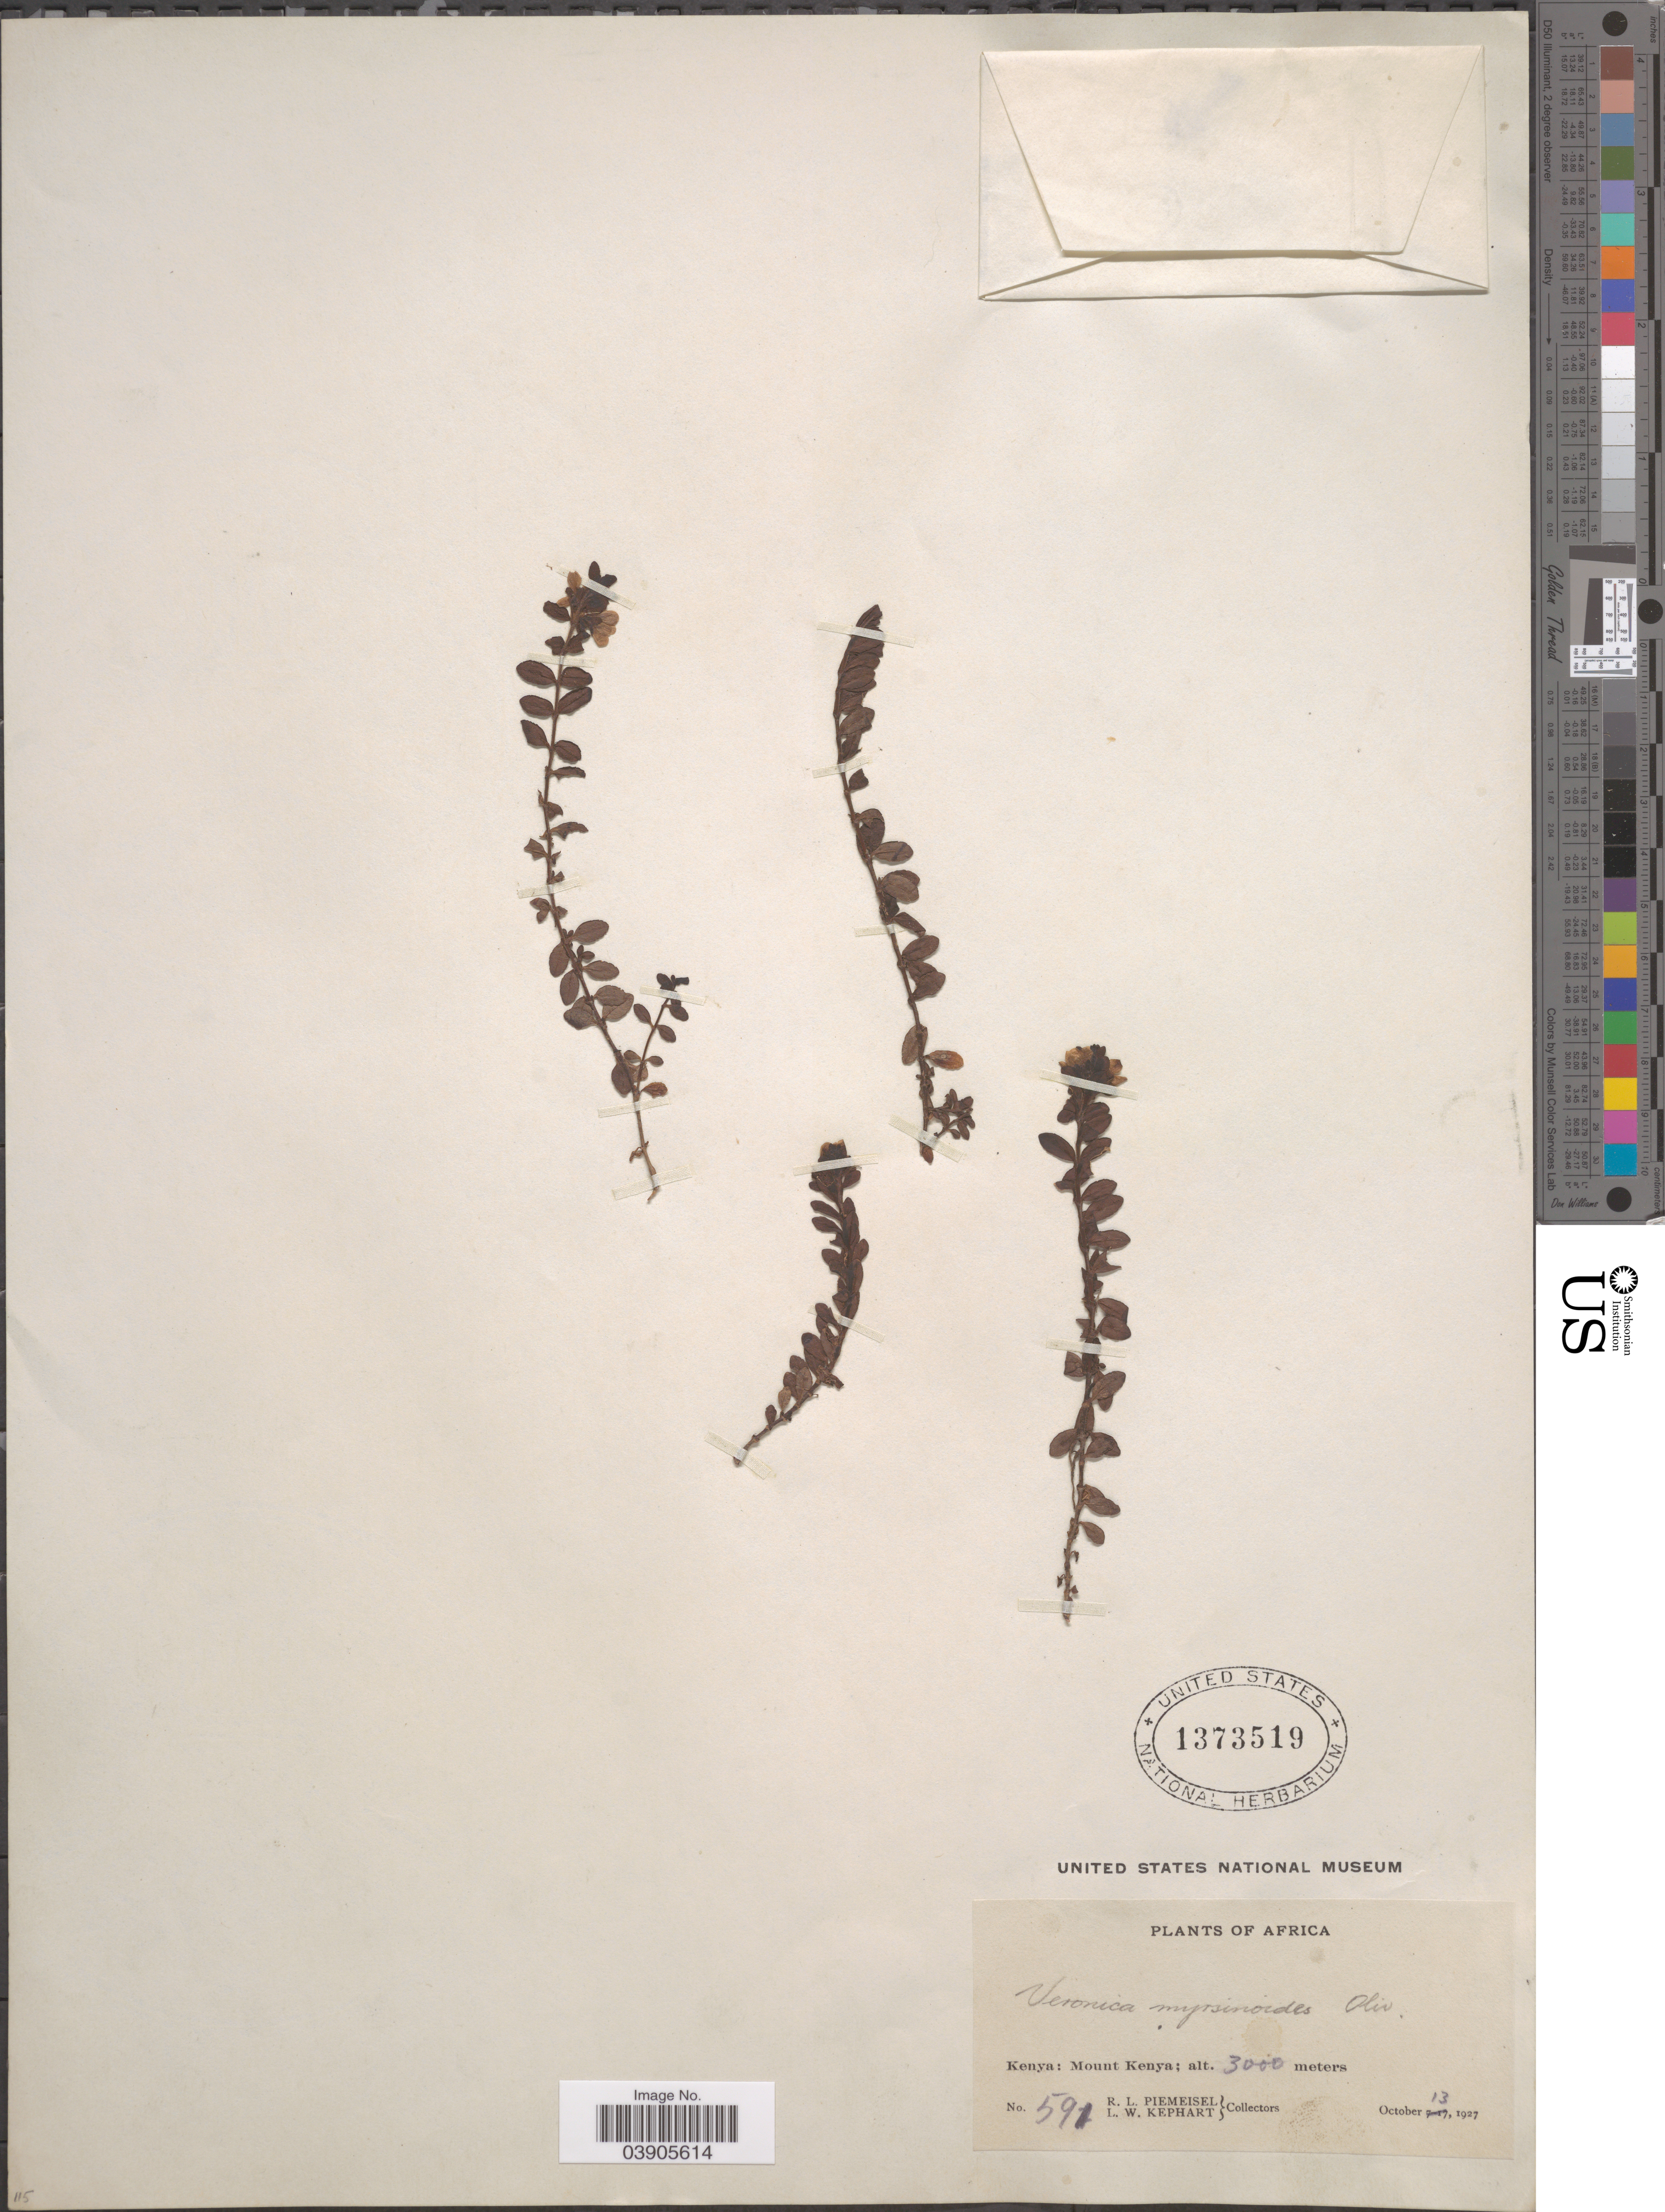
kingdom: Plantae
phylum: Tracheophyta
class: Magnoliopsida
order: Lamiales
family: Plantaginaceae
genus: Veronica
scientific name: Veronica myrsinoides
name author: Oliv.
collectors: R. L. Piemeisel & L. W. Kephart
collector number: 591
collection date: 1927-10-13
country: Kenya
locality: Mount Kenya.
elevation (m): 3000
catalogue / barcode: US 1373519